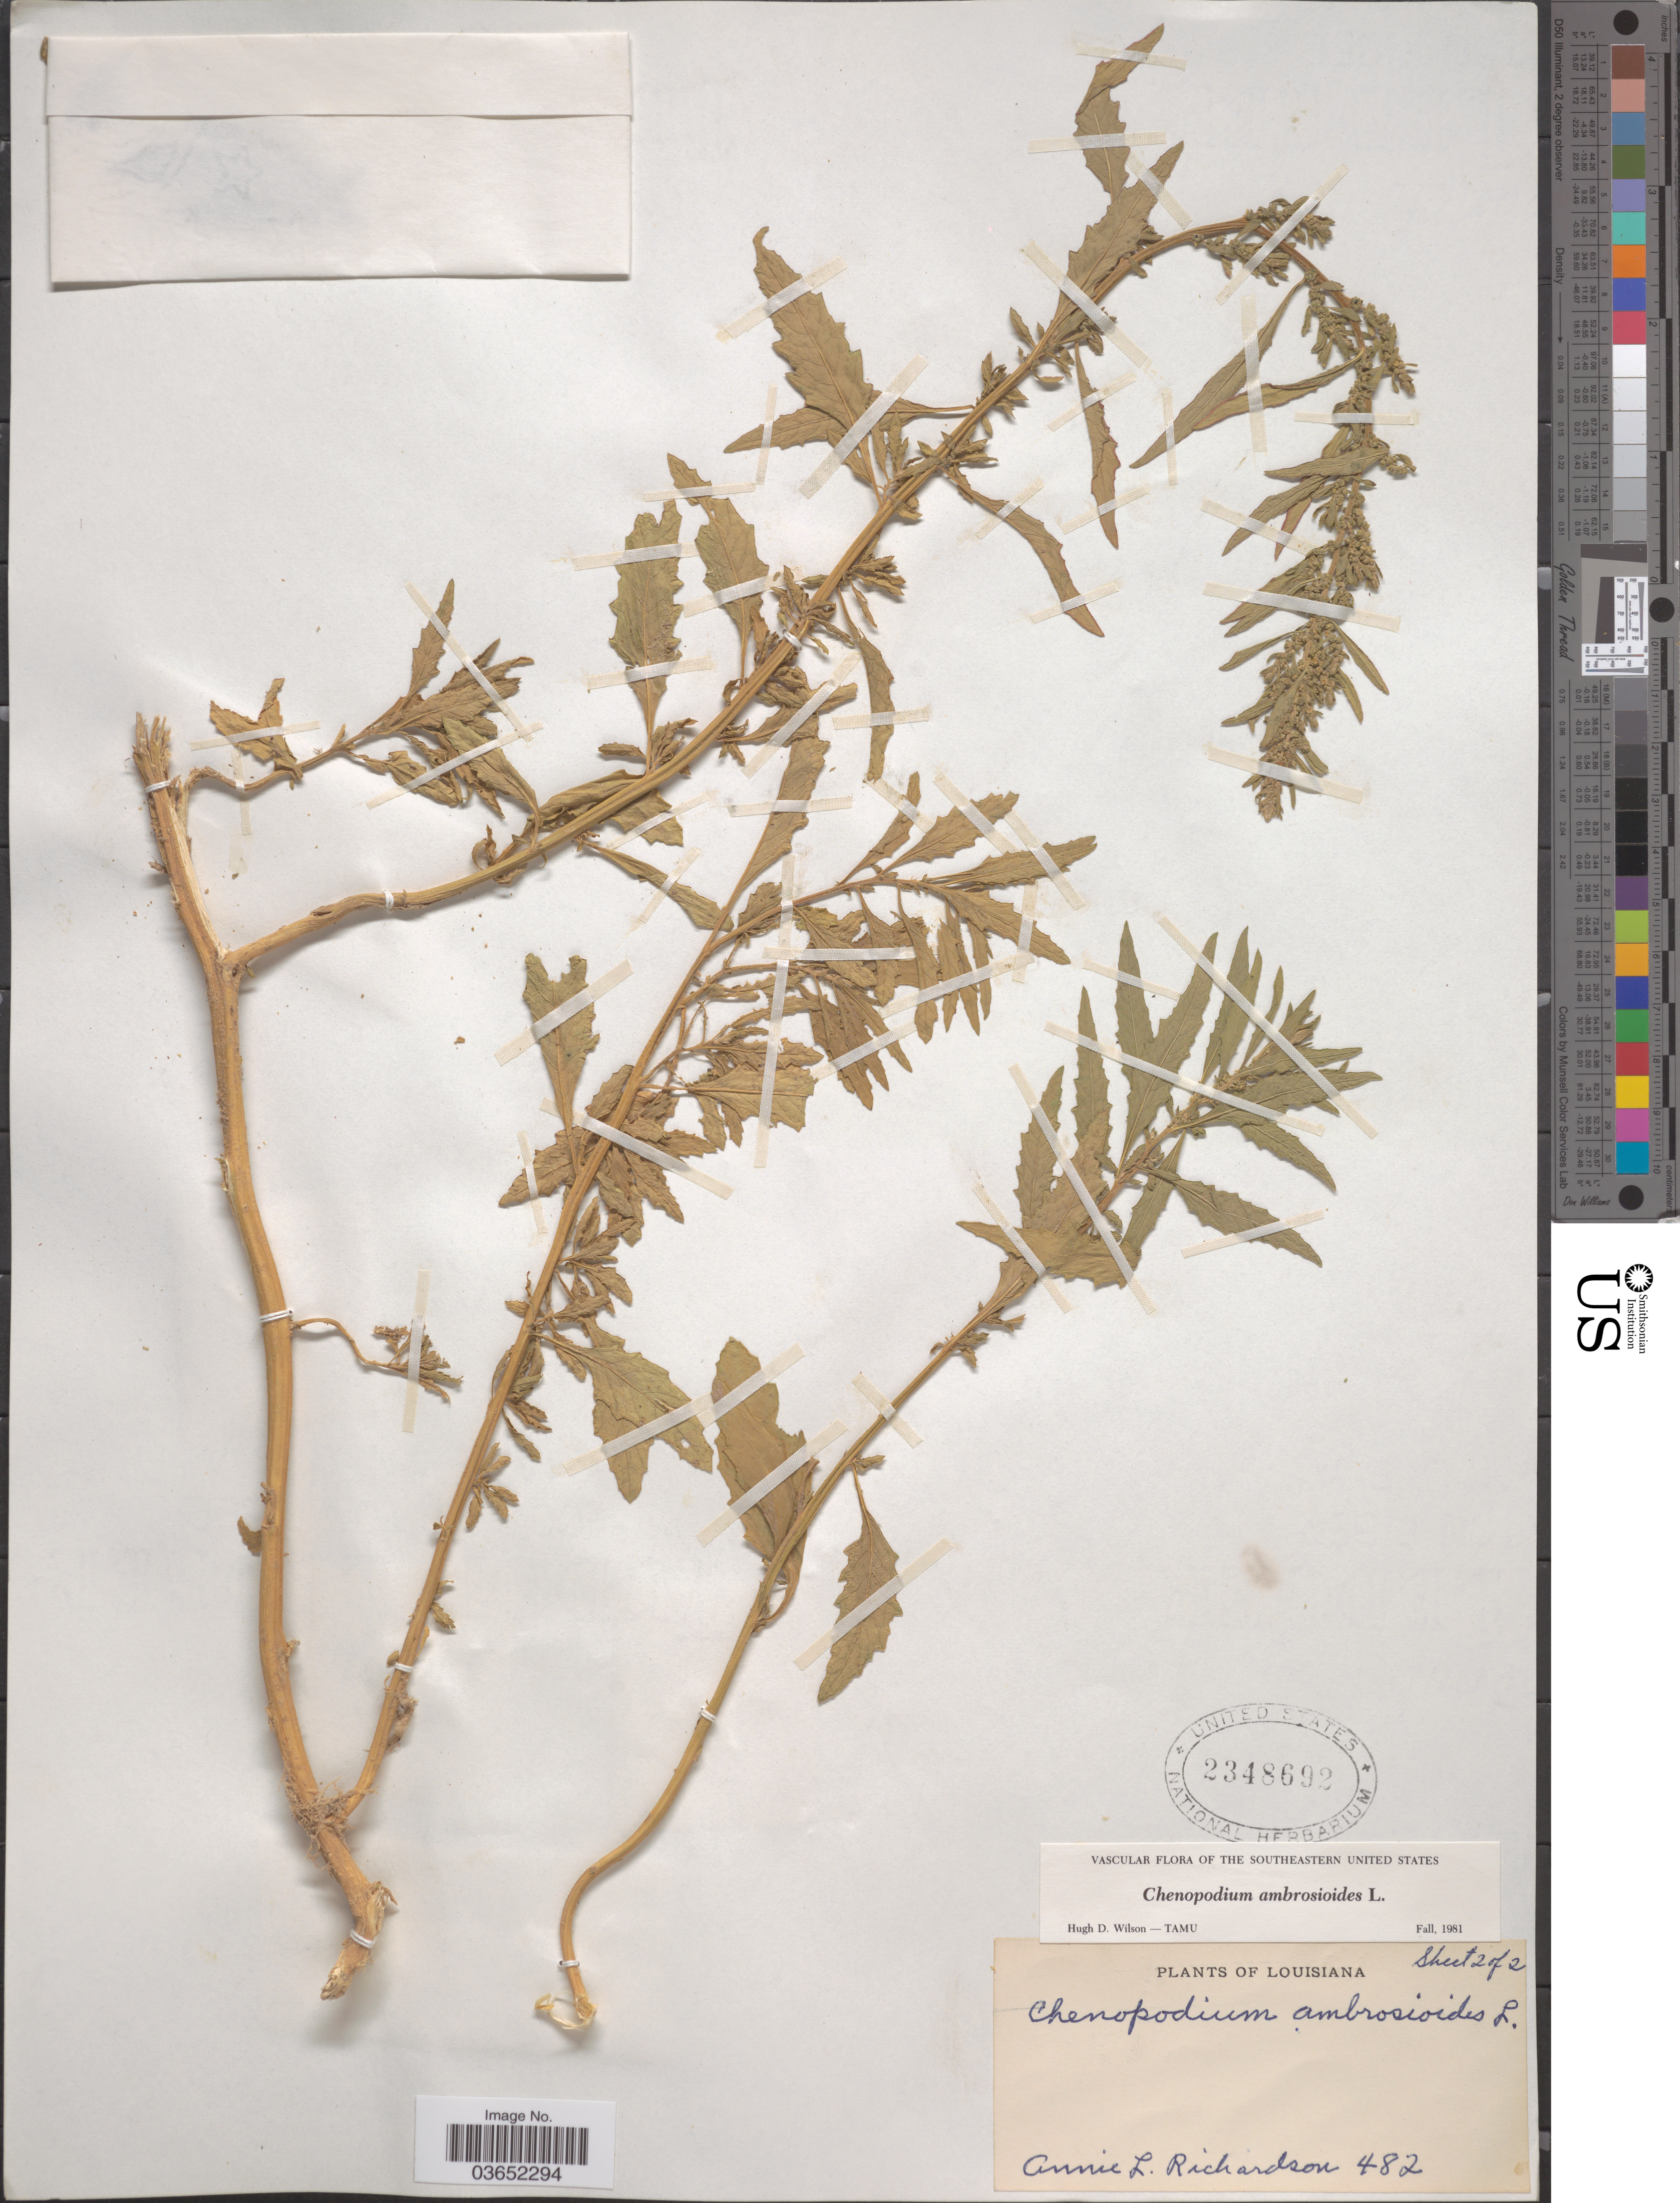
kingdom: Plantae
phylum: Tracheophyta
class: Magnoliopsida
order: Caryophyllales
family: Amaranthaceae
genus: Chenopodium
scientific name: Chenopodium ambrosioides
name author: L.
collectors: A. L. Richardson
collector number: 482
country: United States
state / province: Louisiana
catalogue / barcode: US 2348692